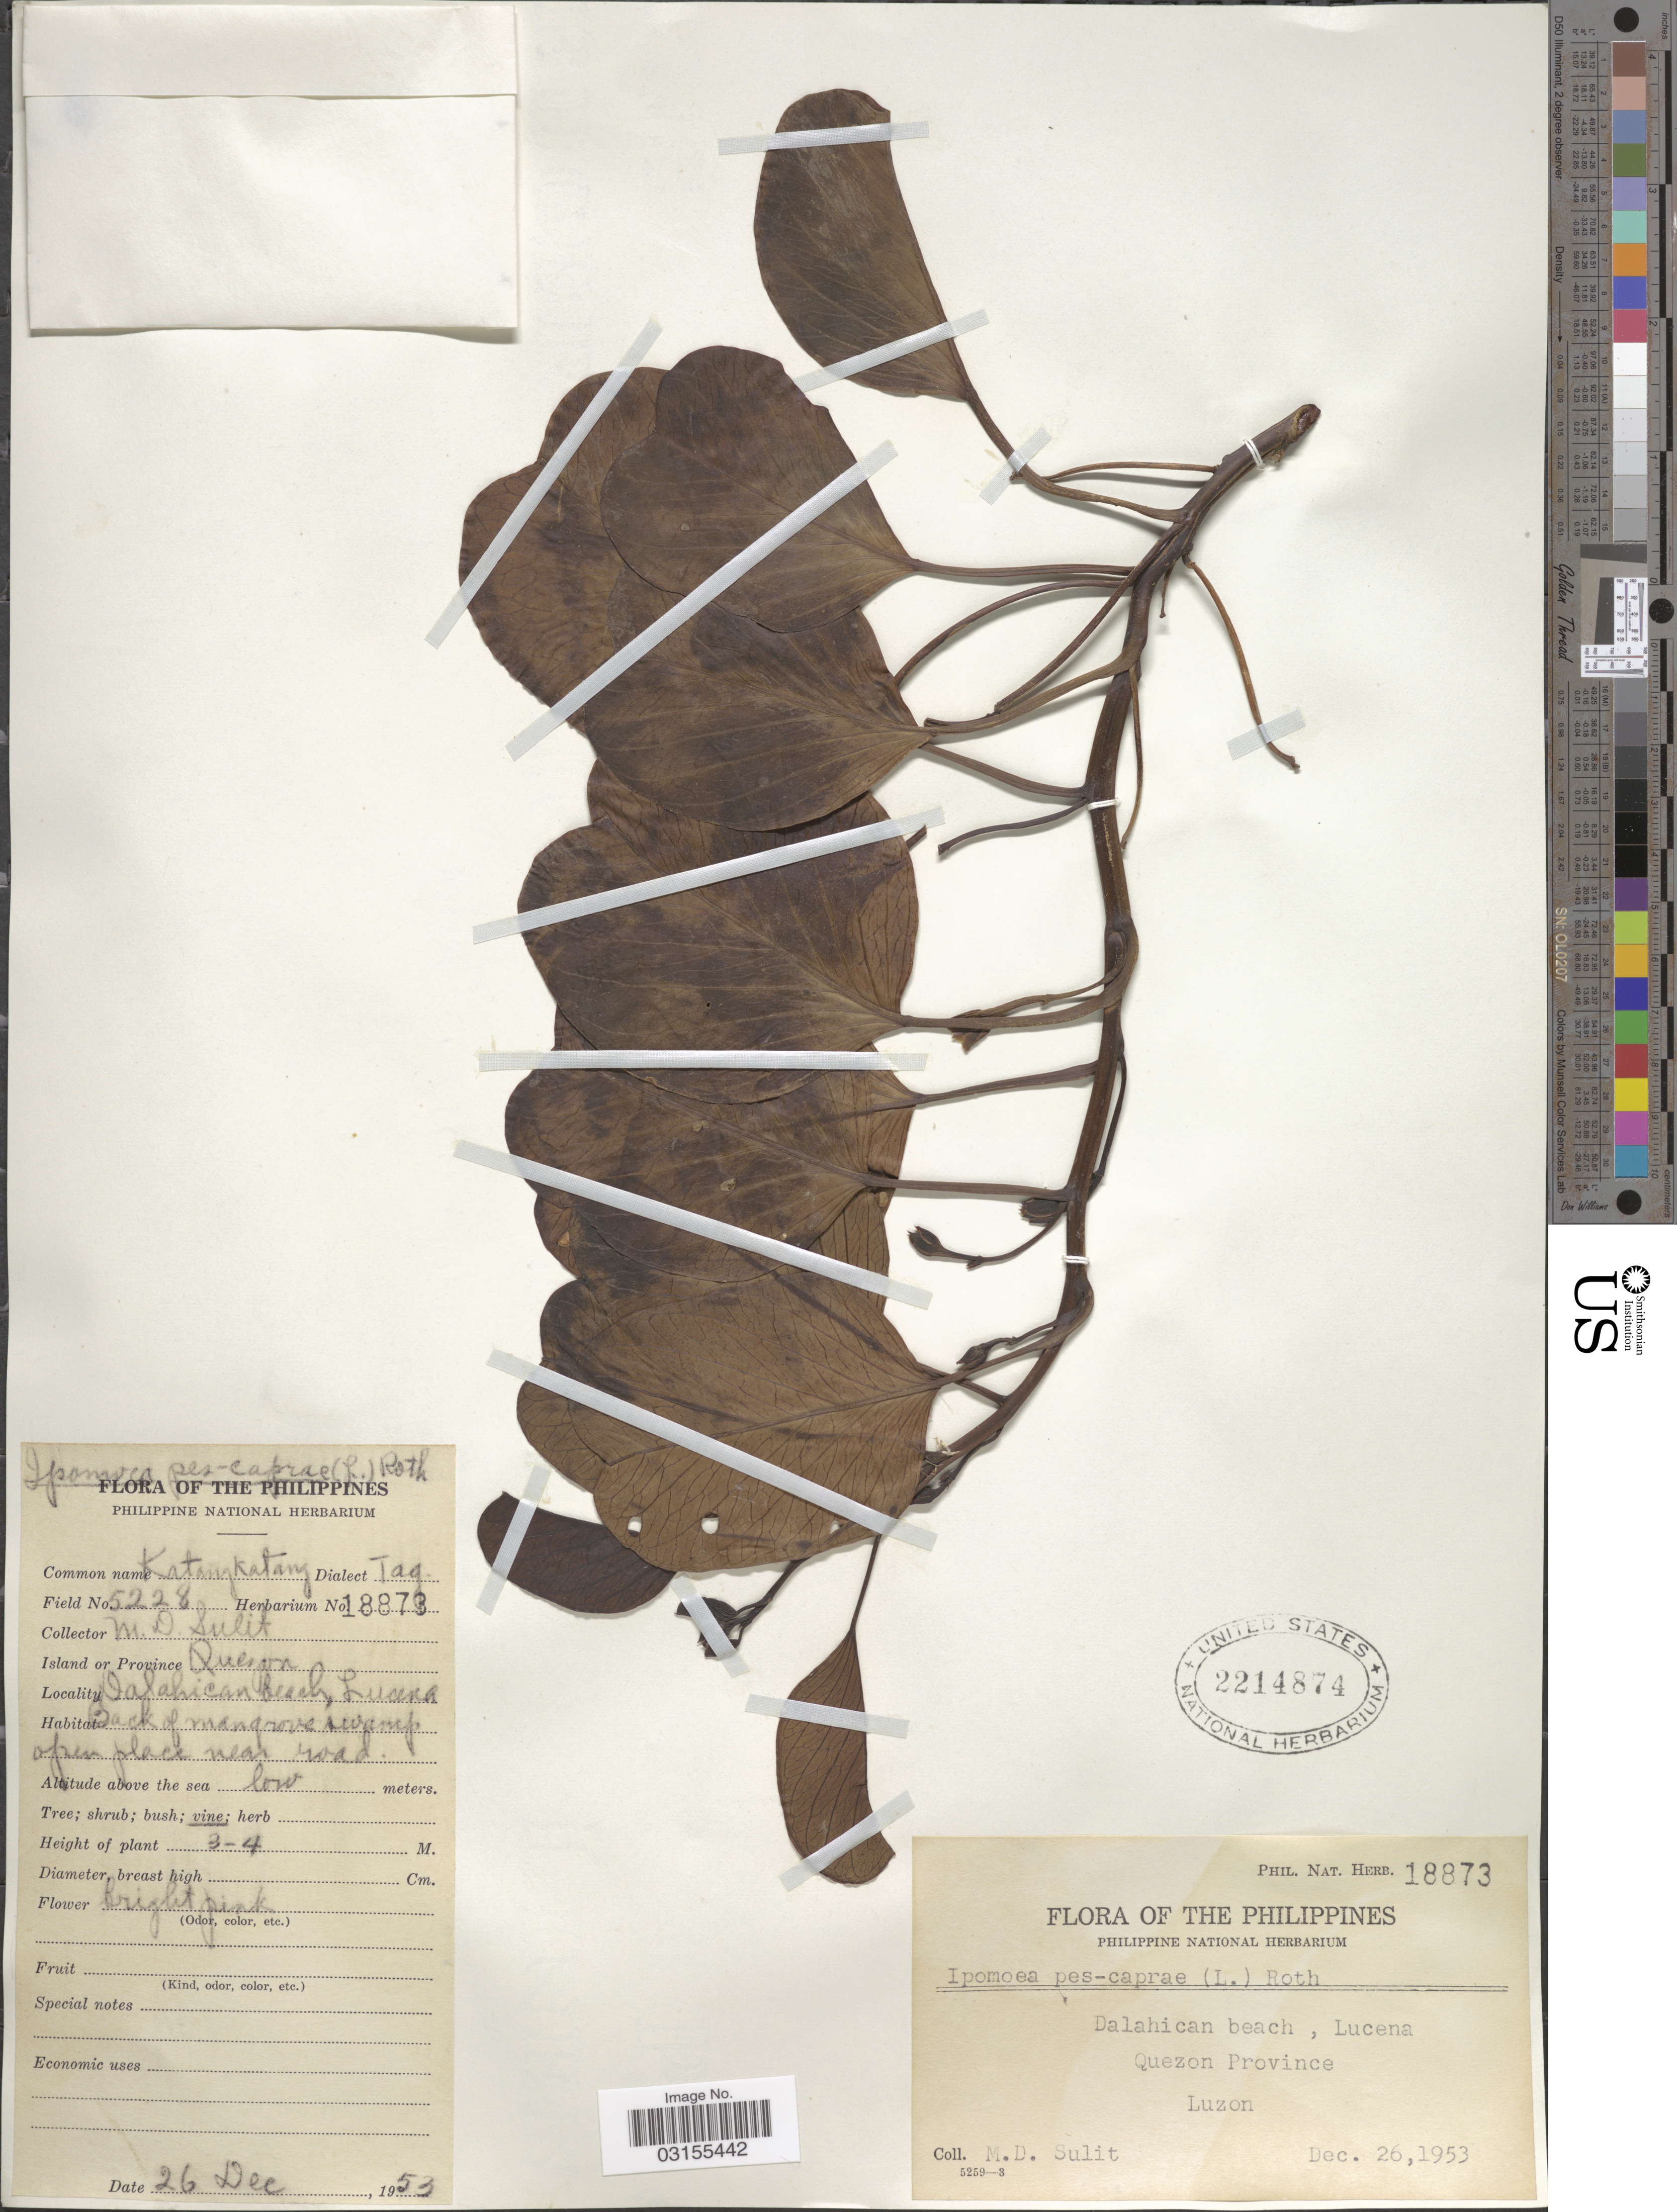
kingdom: Plantae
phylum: Tracheophyta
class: Magnoliopsida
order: Solanales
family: Convolvulaceae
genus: Ipomoea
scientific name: Ipomoea pes-caprae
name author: (L.) R. Br.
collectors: M. Sulit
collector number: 5228/Phil. Nat. Herb. 18873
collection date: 1953-12-26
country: Philippines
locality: Dalahican beach, Lucena Quezon Province Luzon.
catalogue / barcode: US 2214874